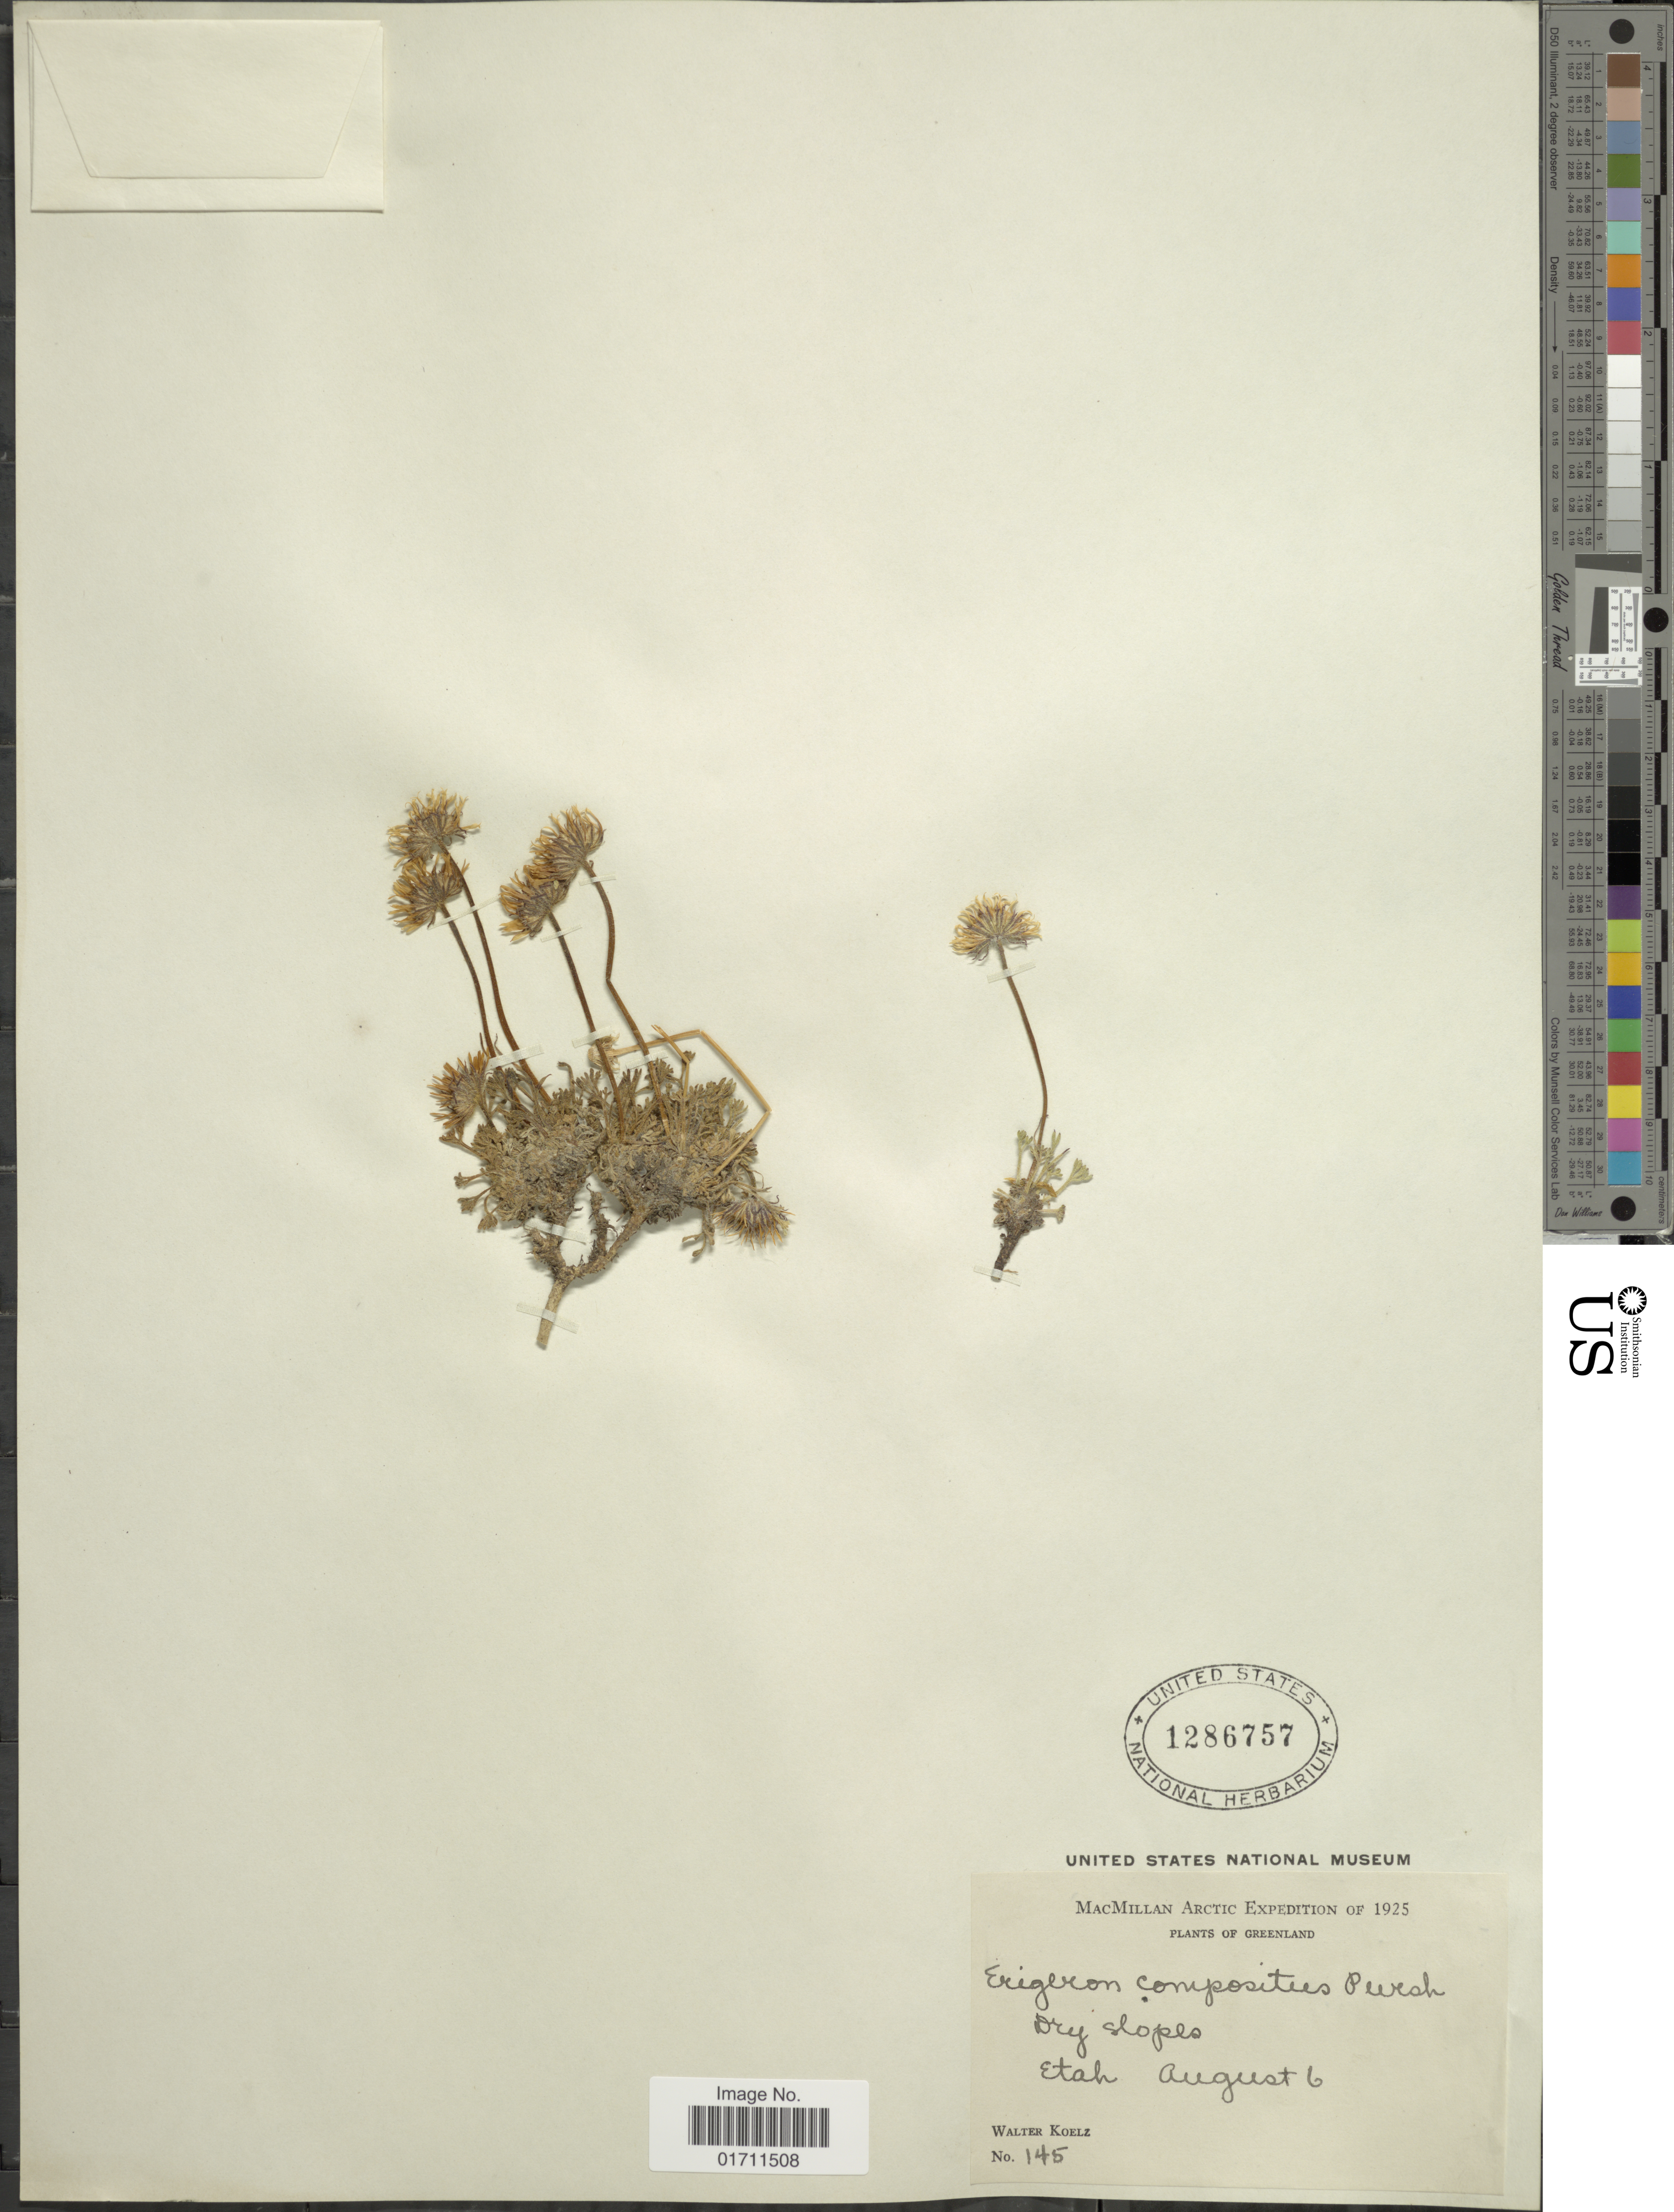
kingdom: Plantae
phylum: Tracheophyta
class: Magnoliopsida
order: Asterales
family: Asteraceae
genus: Erigeron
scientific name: Erigeron compositus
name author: Pursh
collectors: W. N. Koelz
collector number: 145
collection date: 1925-08-06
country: Greenland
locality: MacMillan Arctic, Dry slopes, Etah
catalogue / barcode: US 1286757